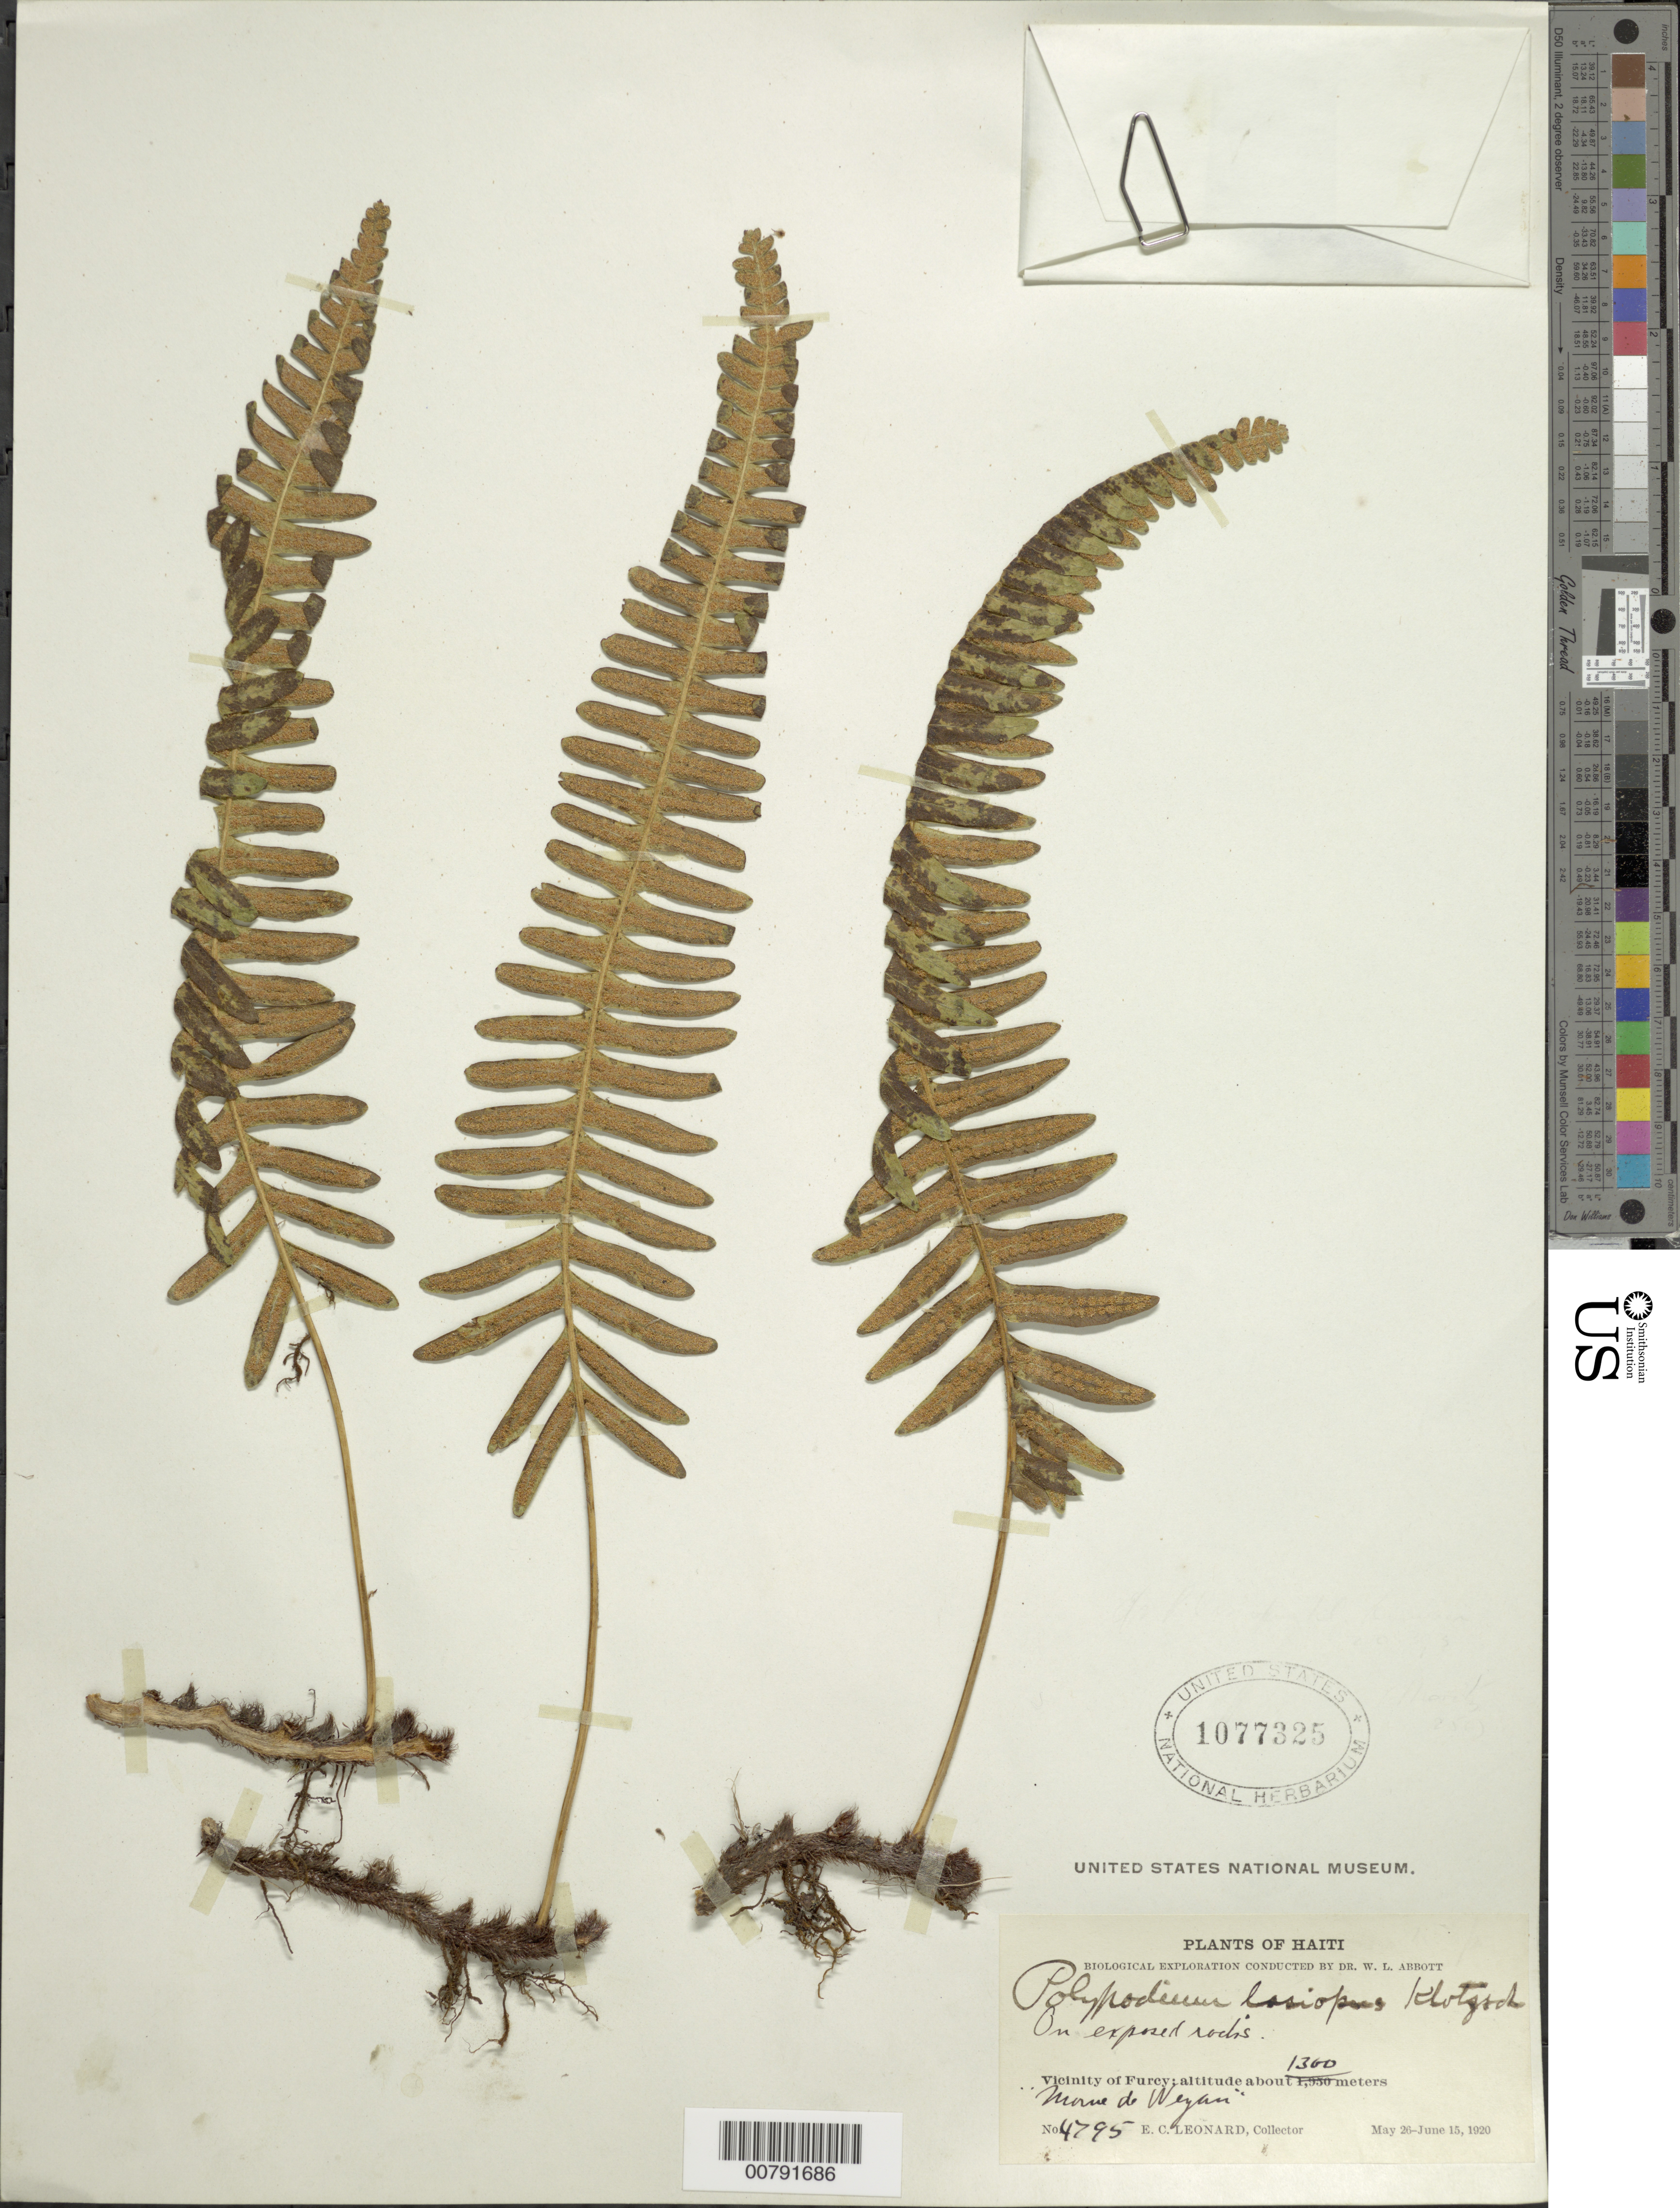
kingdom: Plantae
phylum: Tracheophyta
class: Polypodiopsida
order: Polypodiales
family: Polypodiaceae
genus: Serpocaulon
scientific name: Serpocaulon lasiopus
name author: (Klotzsch) A.R. Sm.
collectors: E. C. Leonard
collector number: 4795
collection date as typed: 26 May 1920 15 Jun 1920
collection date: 1920-05-26/1920-06-15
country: Haiti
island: Hispaniola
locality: Mission vicinity, Morne de Weyan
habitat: On exposed rocks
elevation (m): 1300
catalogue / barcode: US 1077325